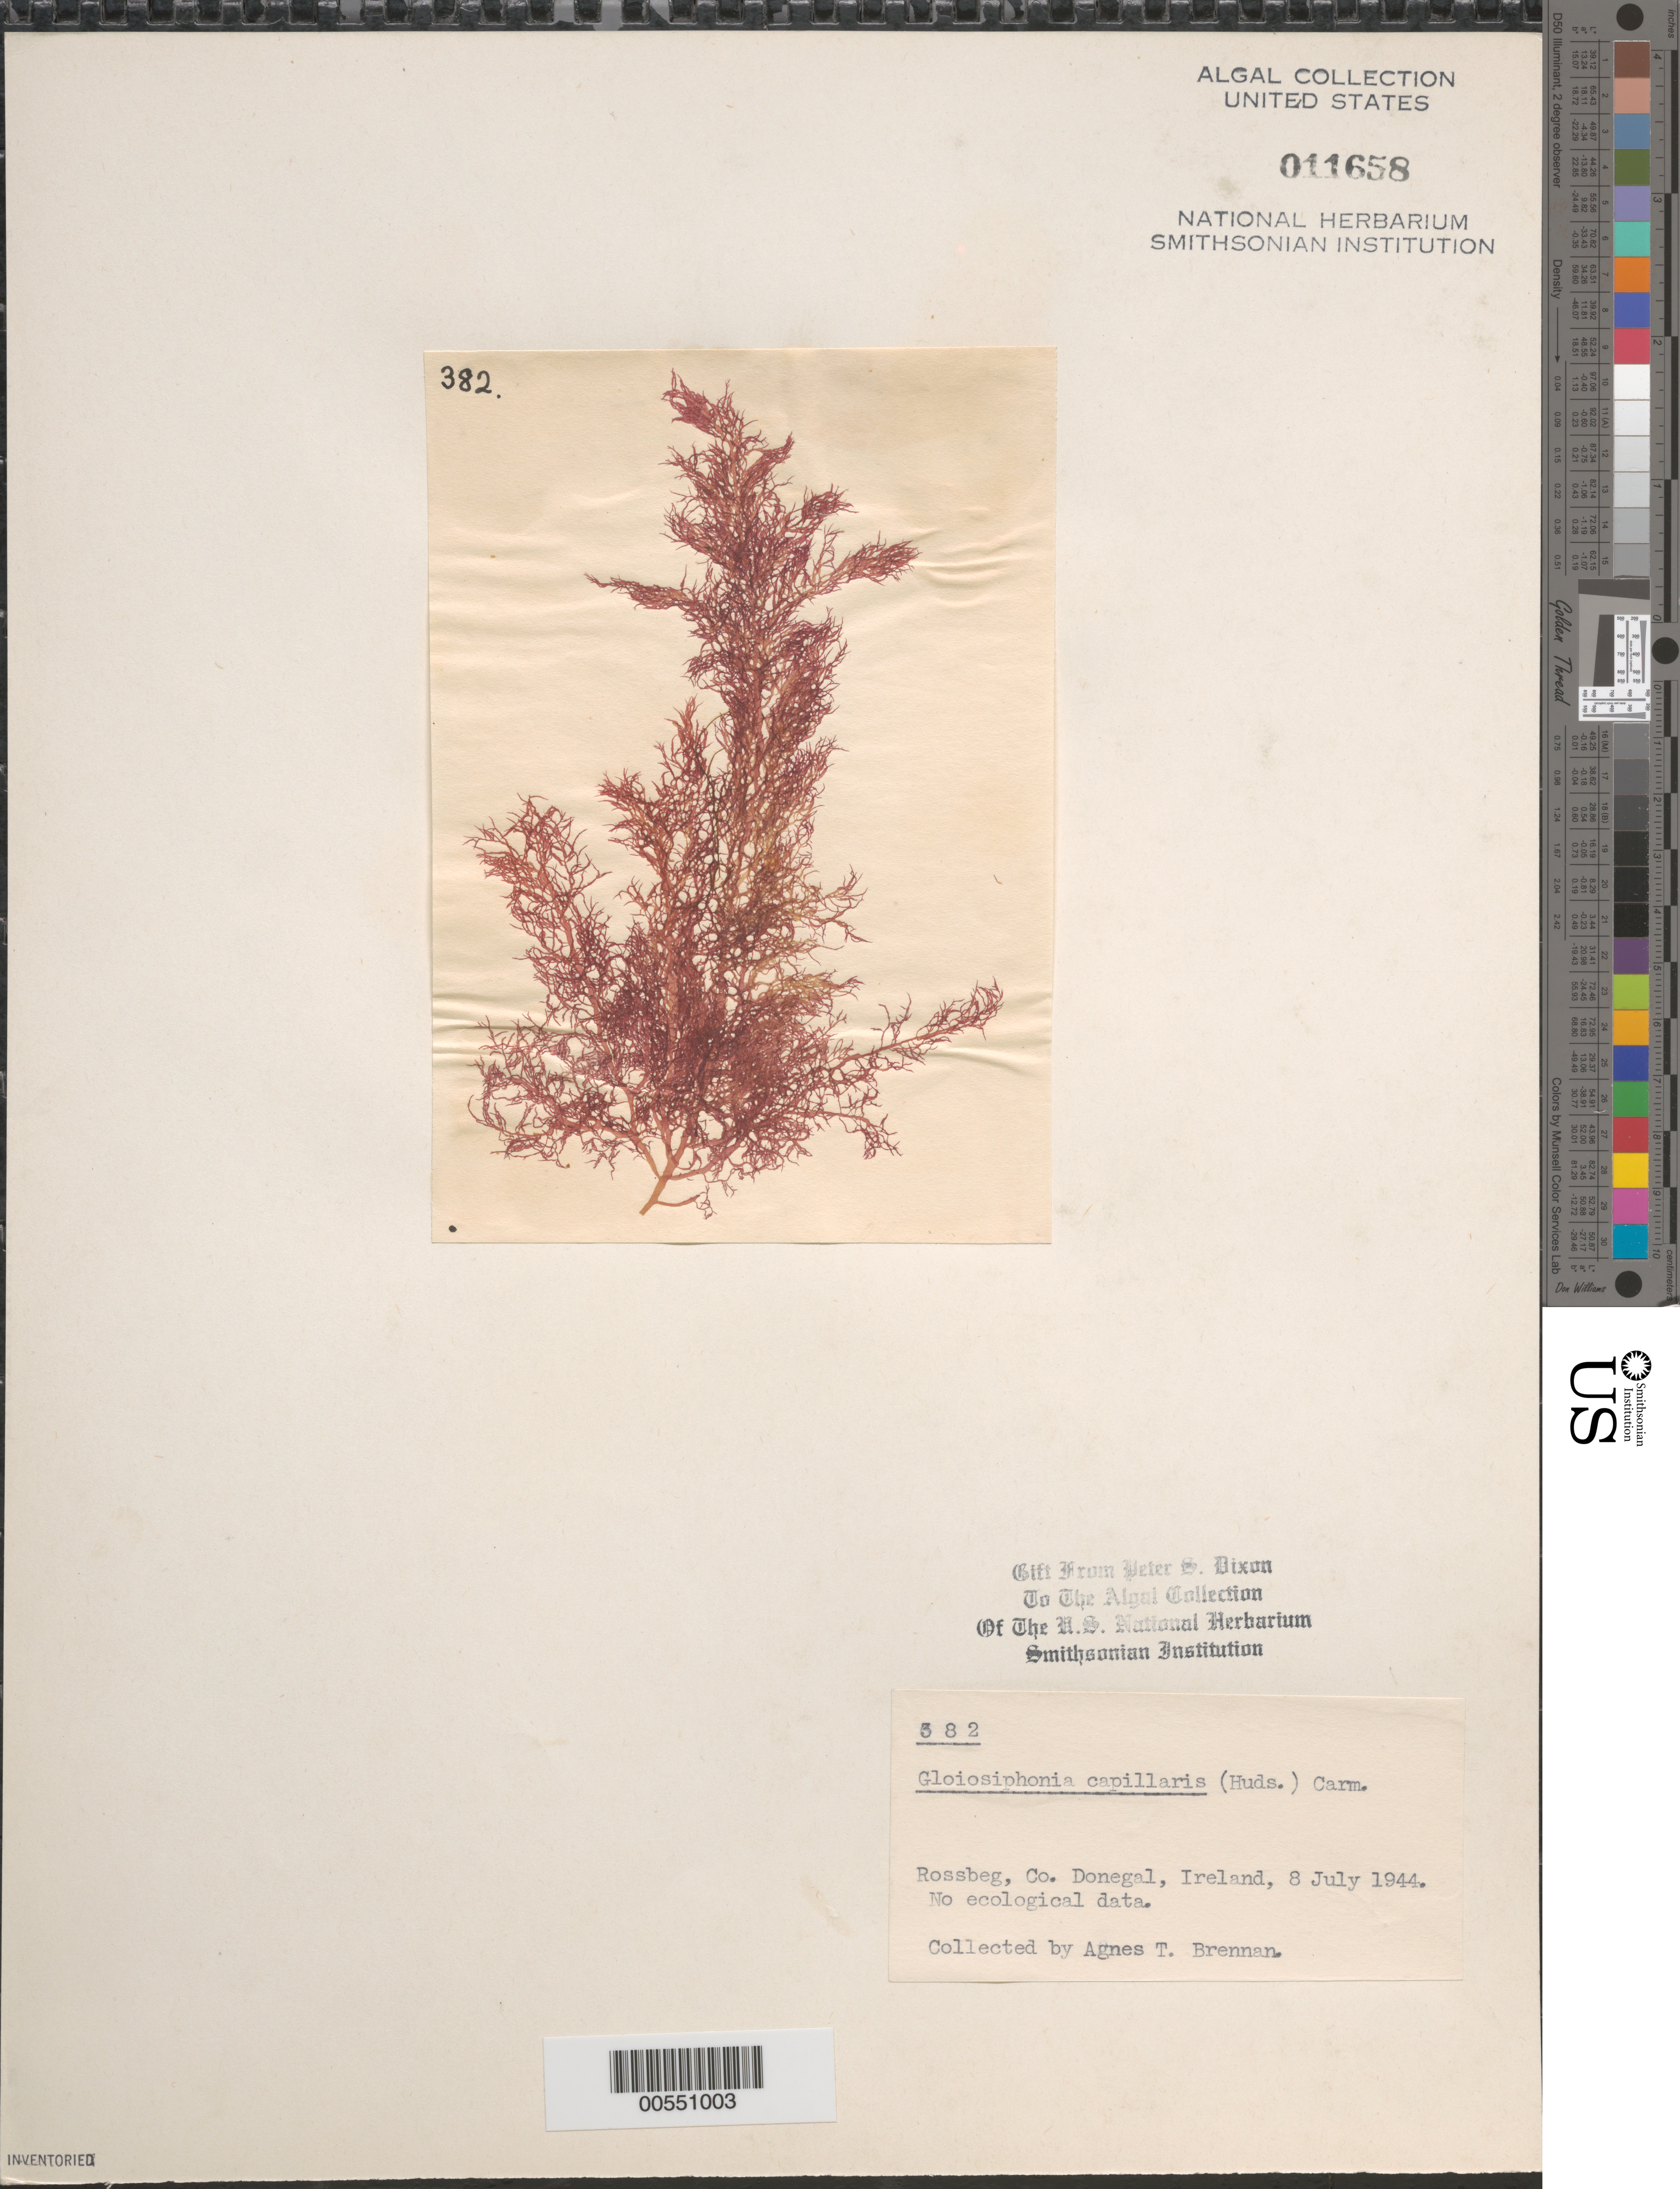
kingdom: Plantae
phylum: Rhodophyta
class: Florideophyceae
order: Gigartinales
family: Gloiosiphoniaceae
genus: Gloiosiphonia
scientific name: Gloiosiphonia capillaris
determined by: Dixon, P. S.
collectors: A. Brennan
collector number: PSD 382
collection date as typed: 08 Jul 1944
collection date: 1944-07-08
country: Ireland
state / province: Ulster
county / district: Donegal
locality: Rossbeg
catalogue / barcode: US 11658